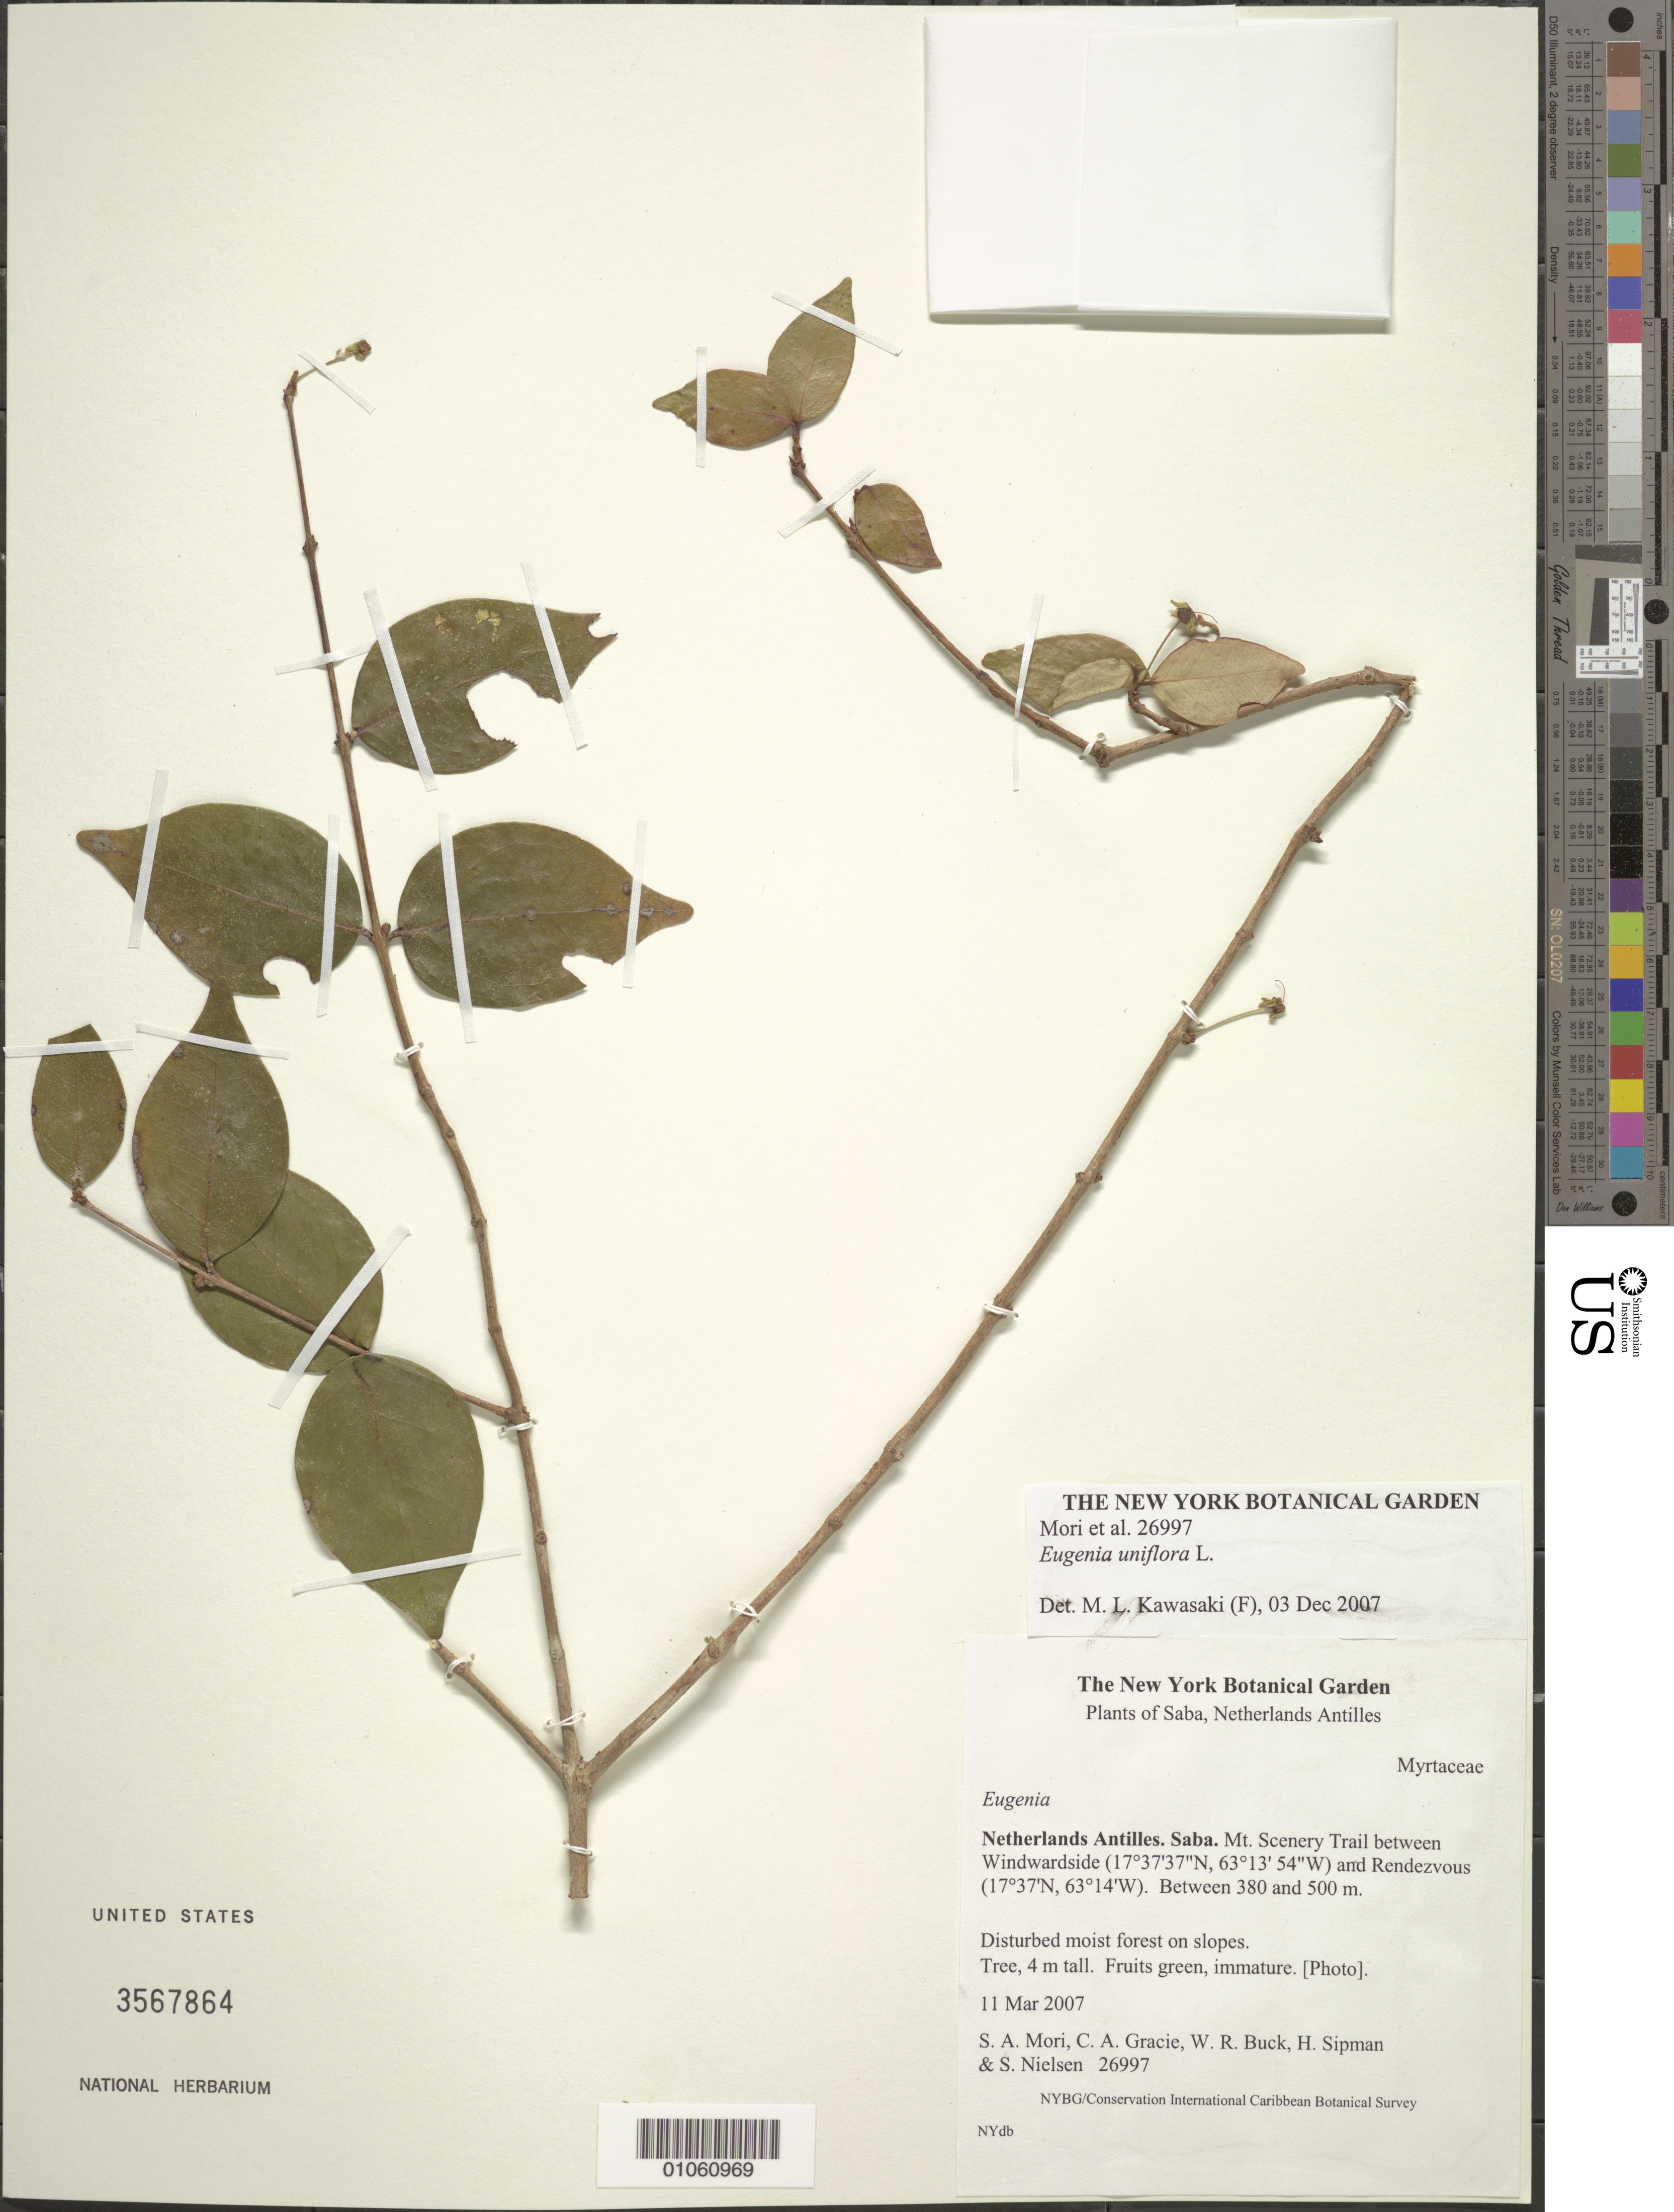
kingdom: Plantae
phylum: Tracheophyta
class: Magnoliopsida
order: Myrtales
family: Myrtaceae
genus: Eugenia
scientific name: Eugenia uniflora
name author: L.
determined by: Kawasaki, María L.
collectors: S. Mori, C. A. Gracie, W. R. Buck, H. Sipman & S. Nielsen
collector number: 26997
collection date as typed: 11 Mar 2007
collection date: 2007-03-11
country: Netherlands Antilles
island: Saba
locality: Mt. Scenery Trail between Windwardside and Rendevous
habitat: Disturbed moist forest on slopes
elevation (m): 380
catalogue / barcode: US 3567864